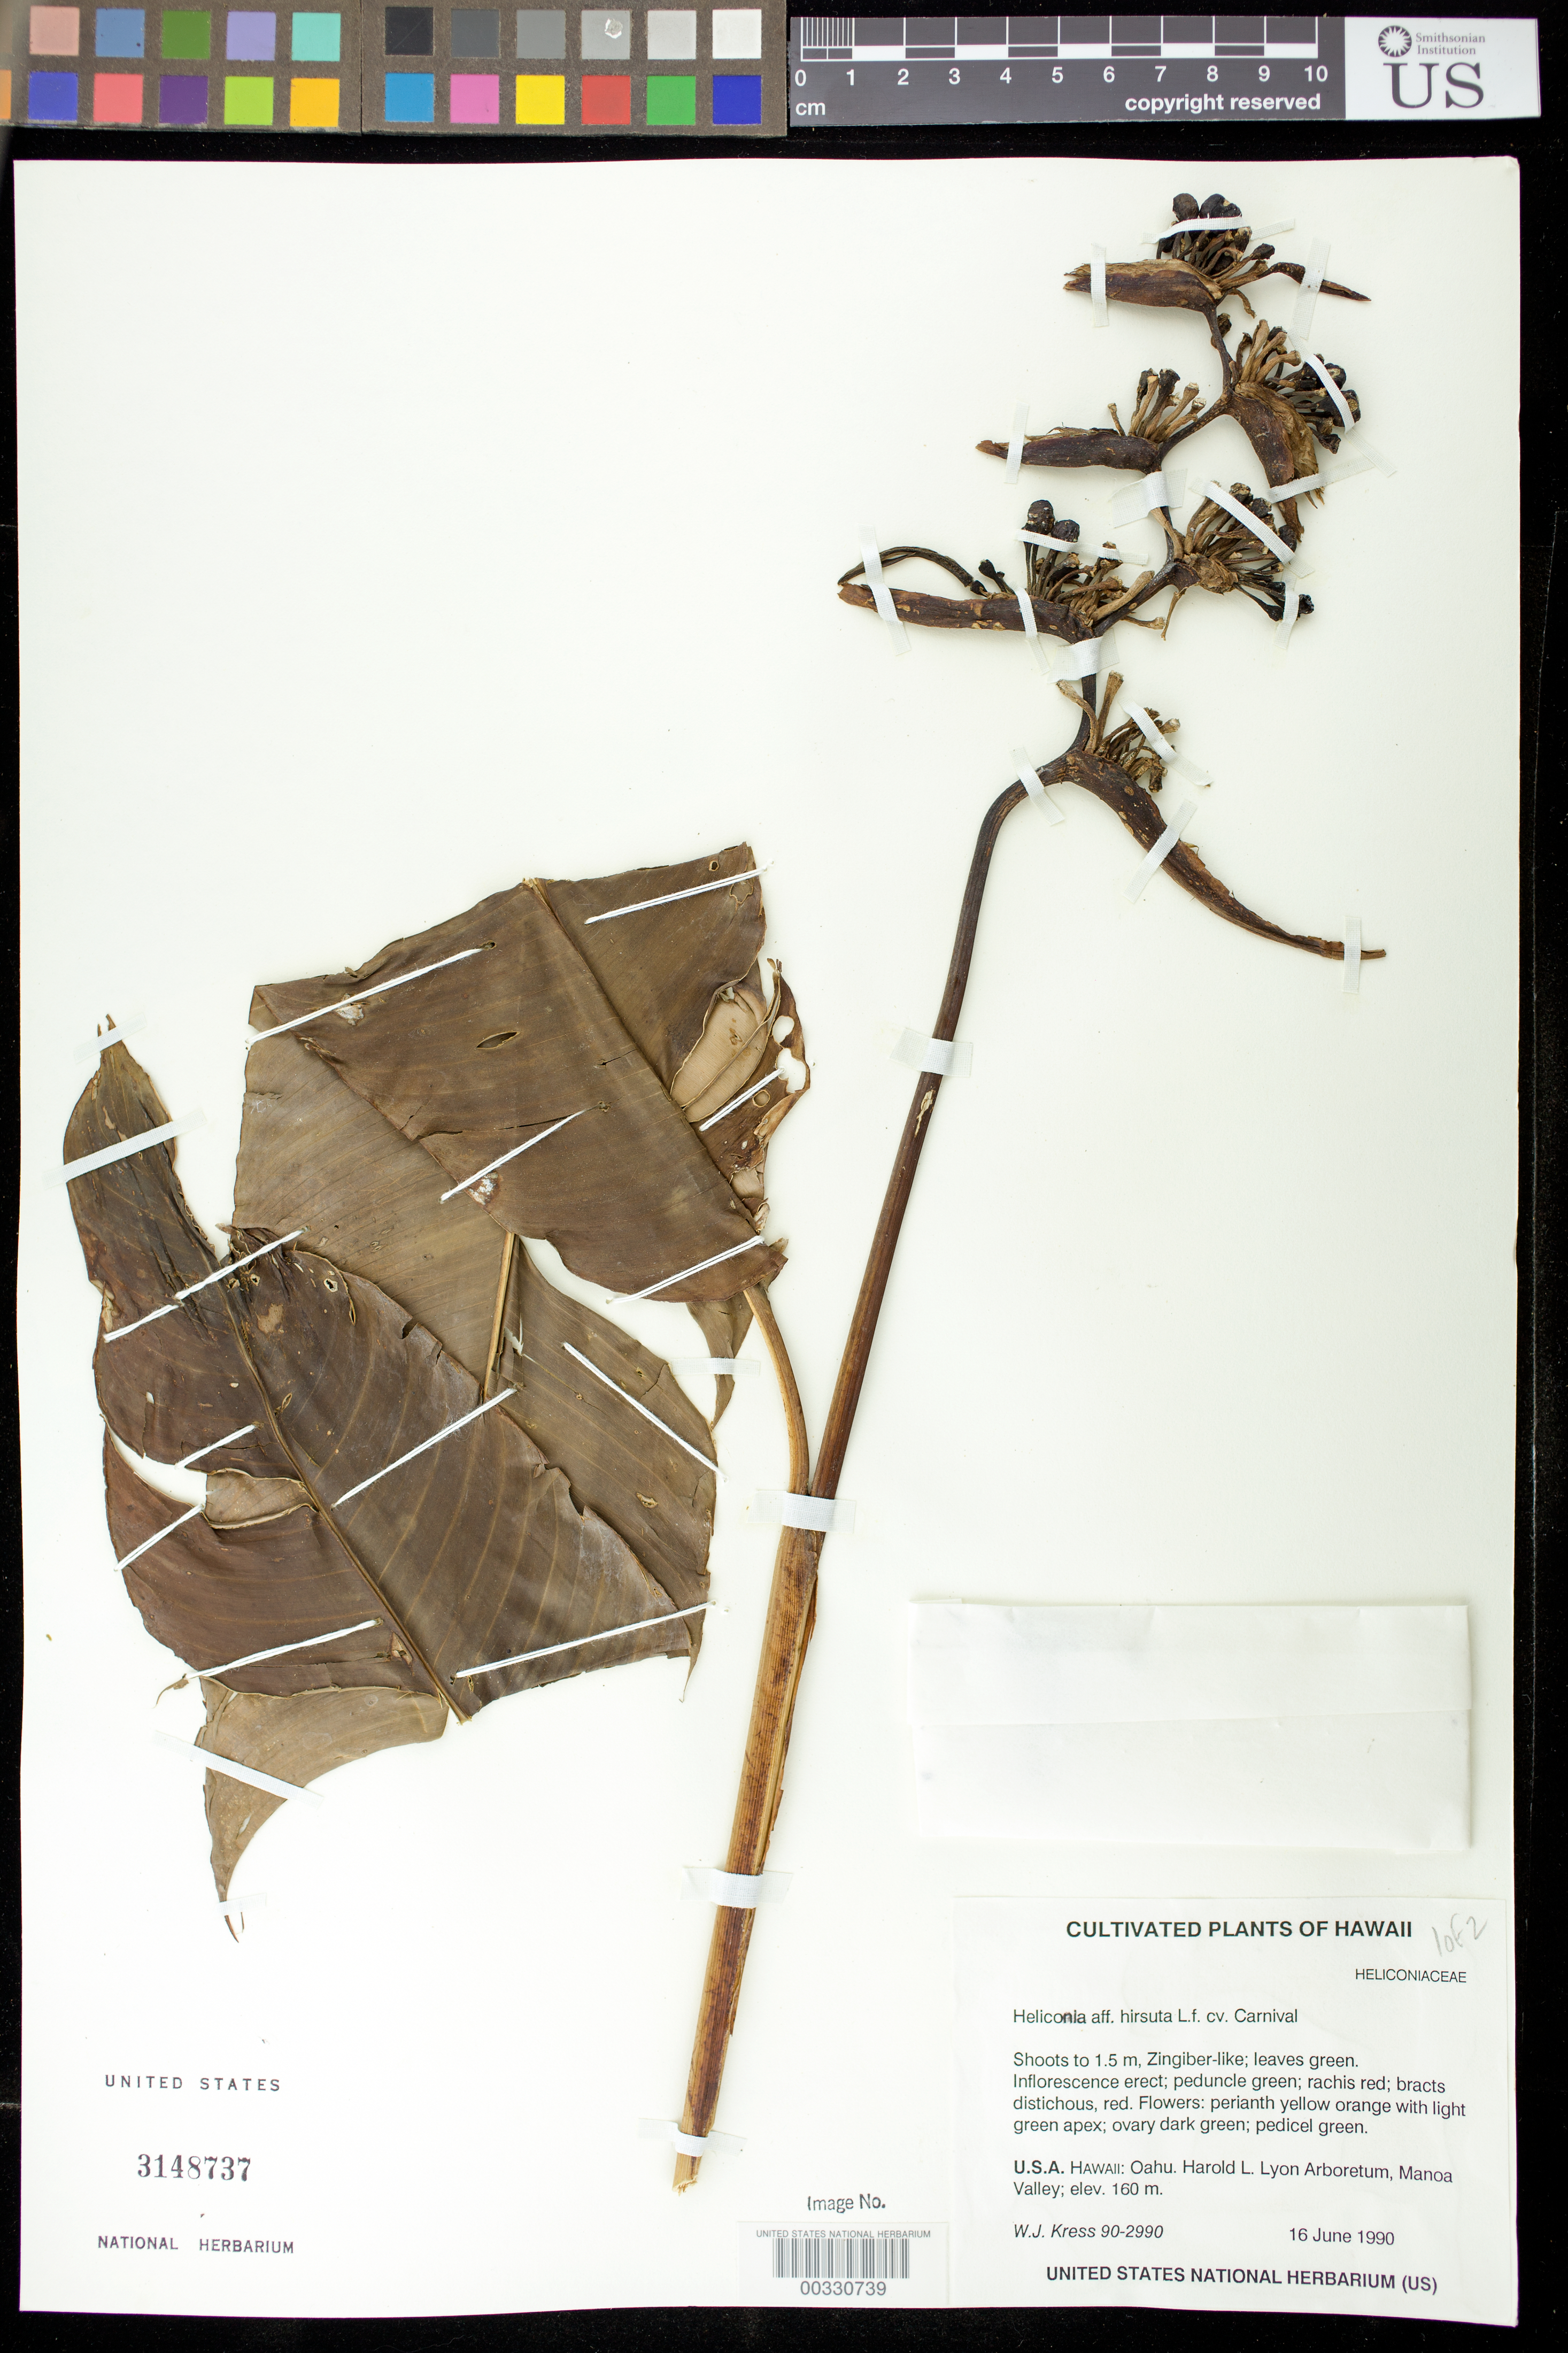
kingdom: Plantae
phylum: Tracheophyta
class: Liliopsida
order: Zingiberales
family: Heliconiaceae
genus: Heliconia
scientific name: Heliconia hirsuta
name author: L. f.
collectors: W. J. Kress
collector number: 90-2990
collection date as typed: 16 Jun 1990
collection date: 1990-06-16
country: United States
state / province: Florida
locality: Southern Florida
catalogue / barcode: US 3148737